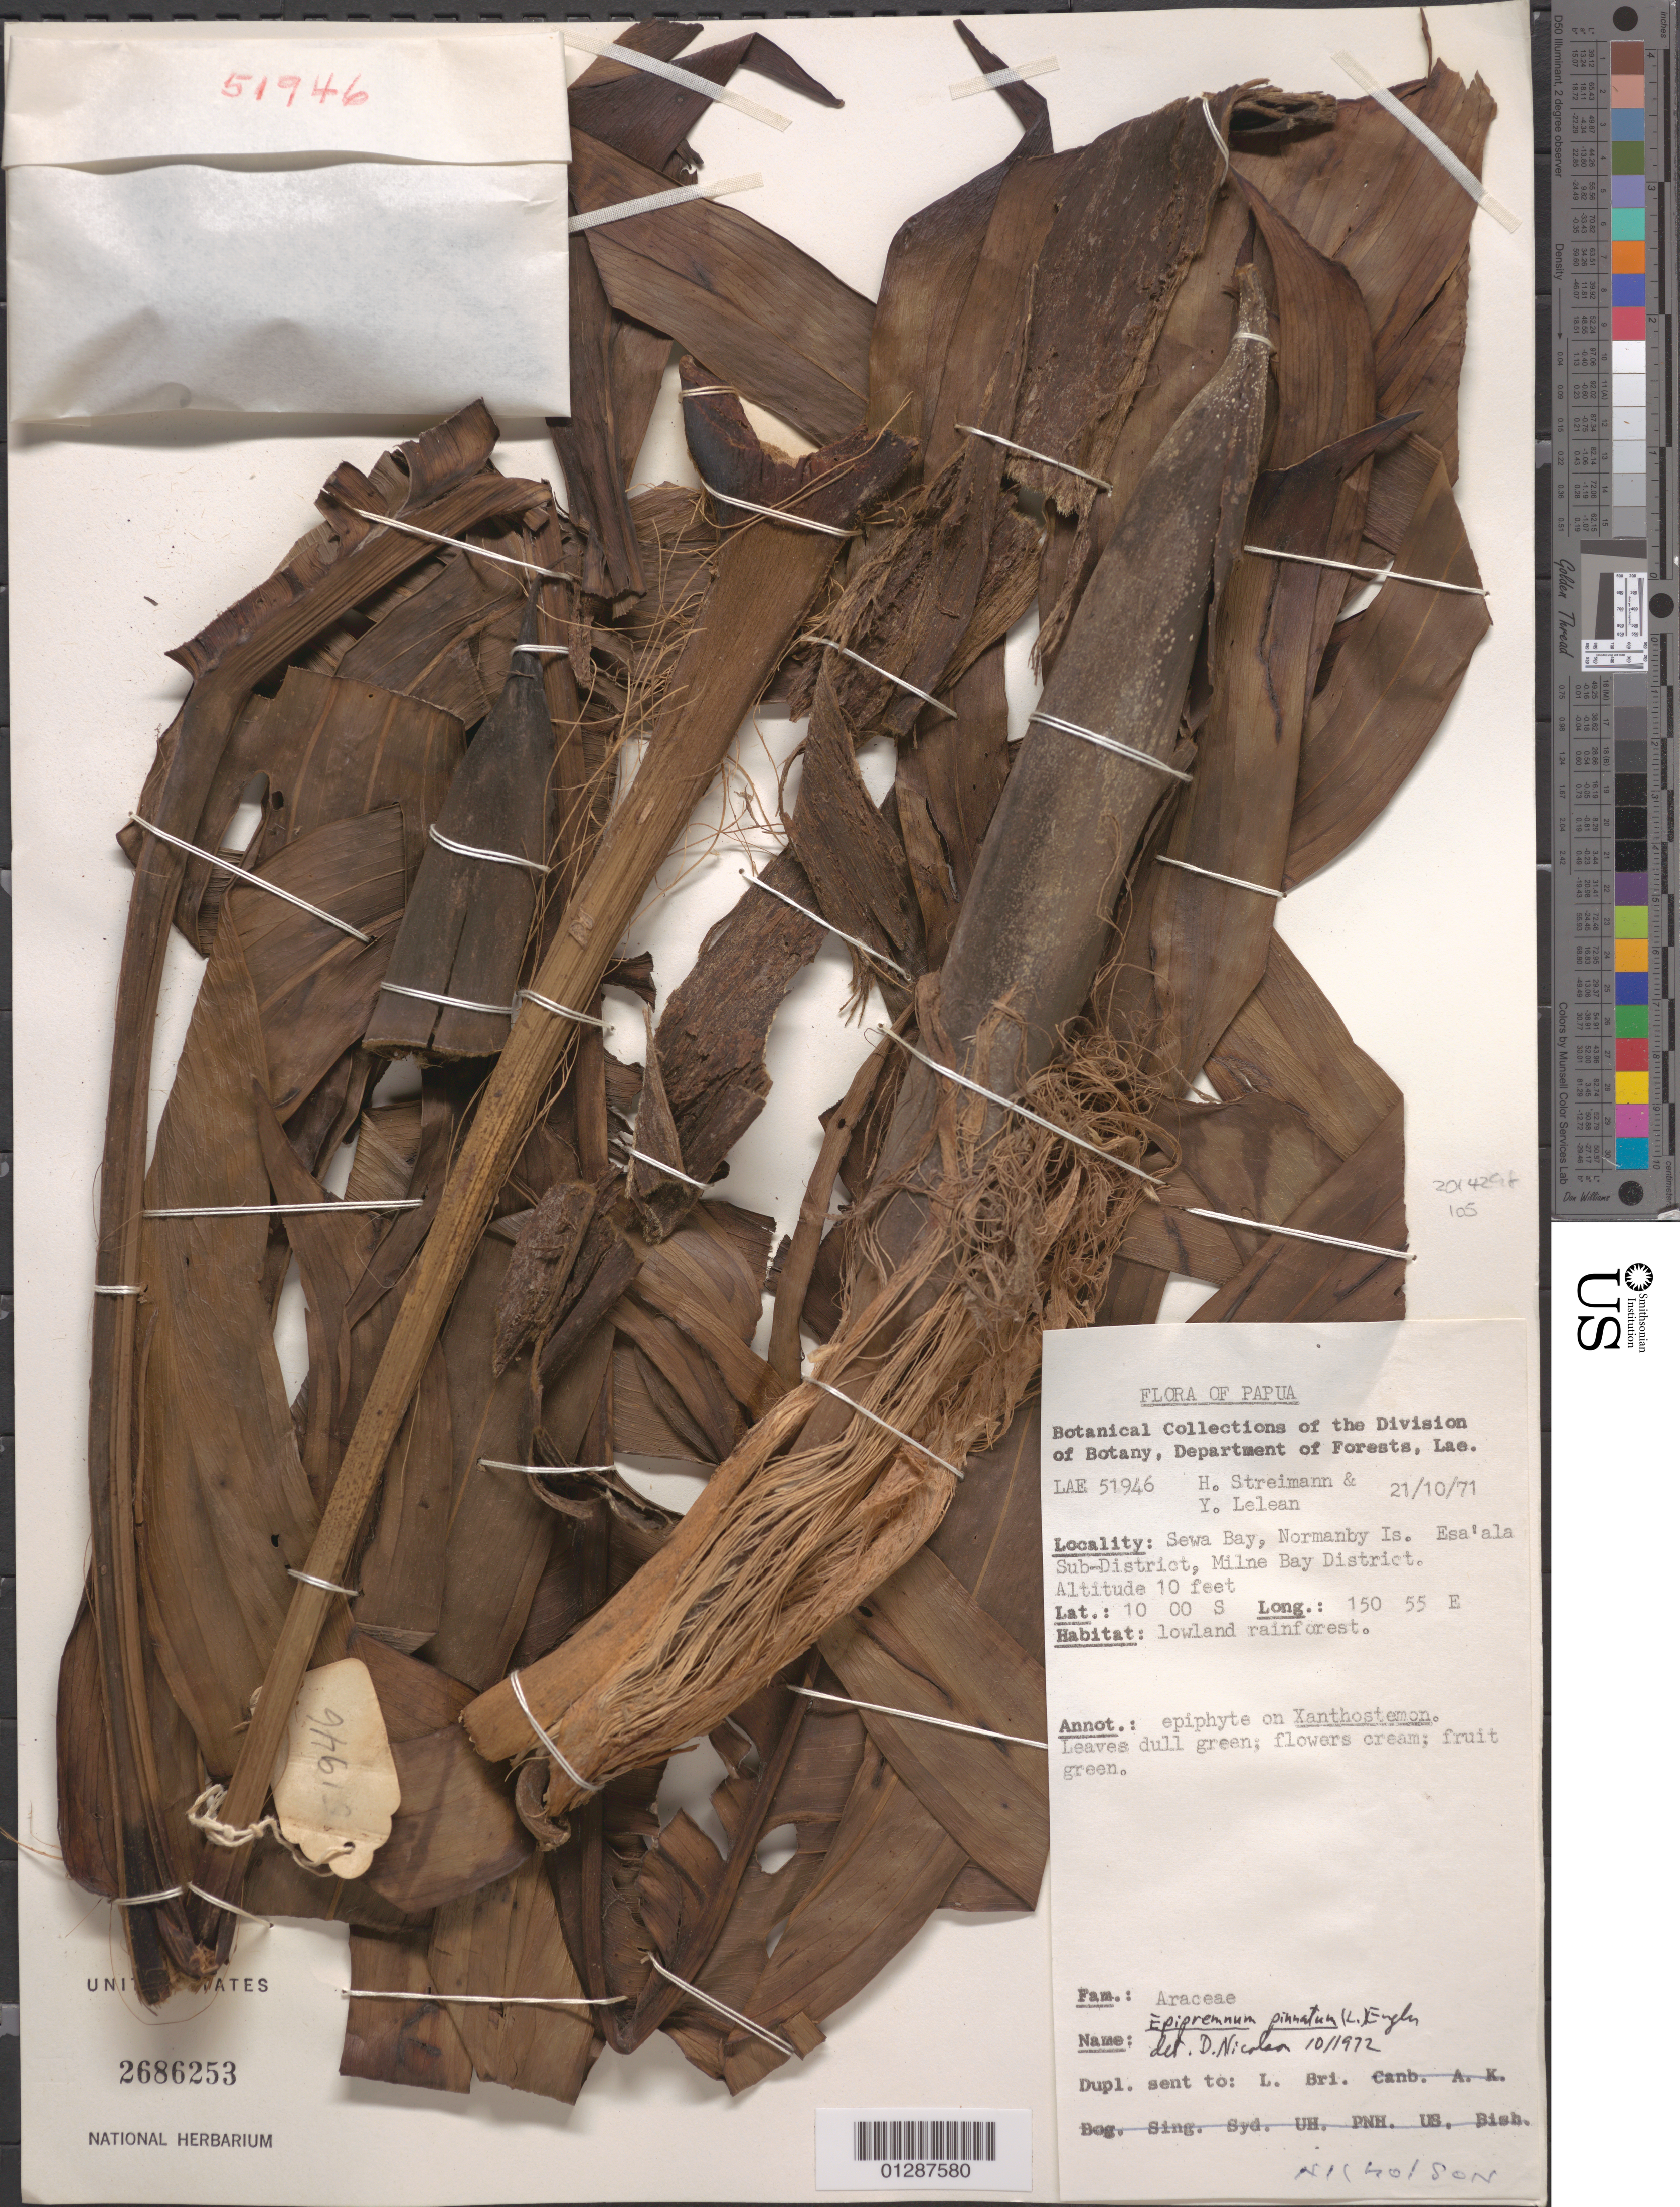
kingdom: Plantae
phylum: Tracheophyta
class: Liliopsida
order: Alismatales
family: Araceae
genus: Epipremnum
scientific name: Epipremnum pinnatum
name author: (L.) Engl.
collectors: H. Streimann & Y. Lelean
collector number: LAE51946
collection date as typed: Transcribed d/m/y: 21/10/71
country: Papua New Guinea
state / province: Milne Bay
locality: Papua, Sewa Bay, Normanby Is. Esa'ala Sub-District, Milne Bay District.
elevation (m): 3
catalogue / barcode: US 2686253